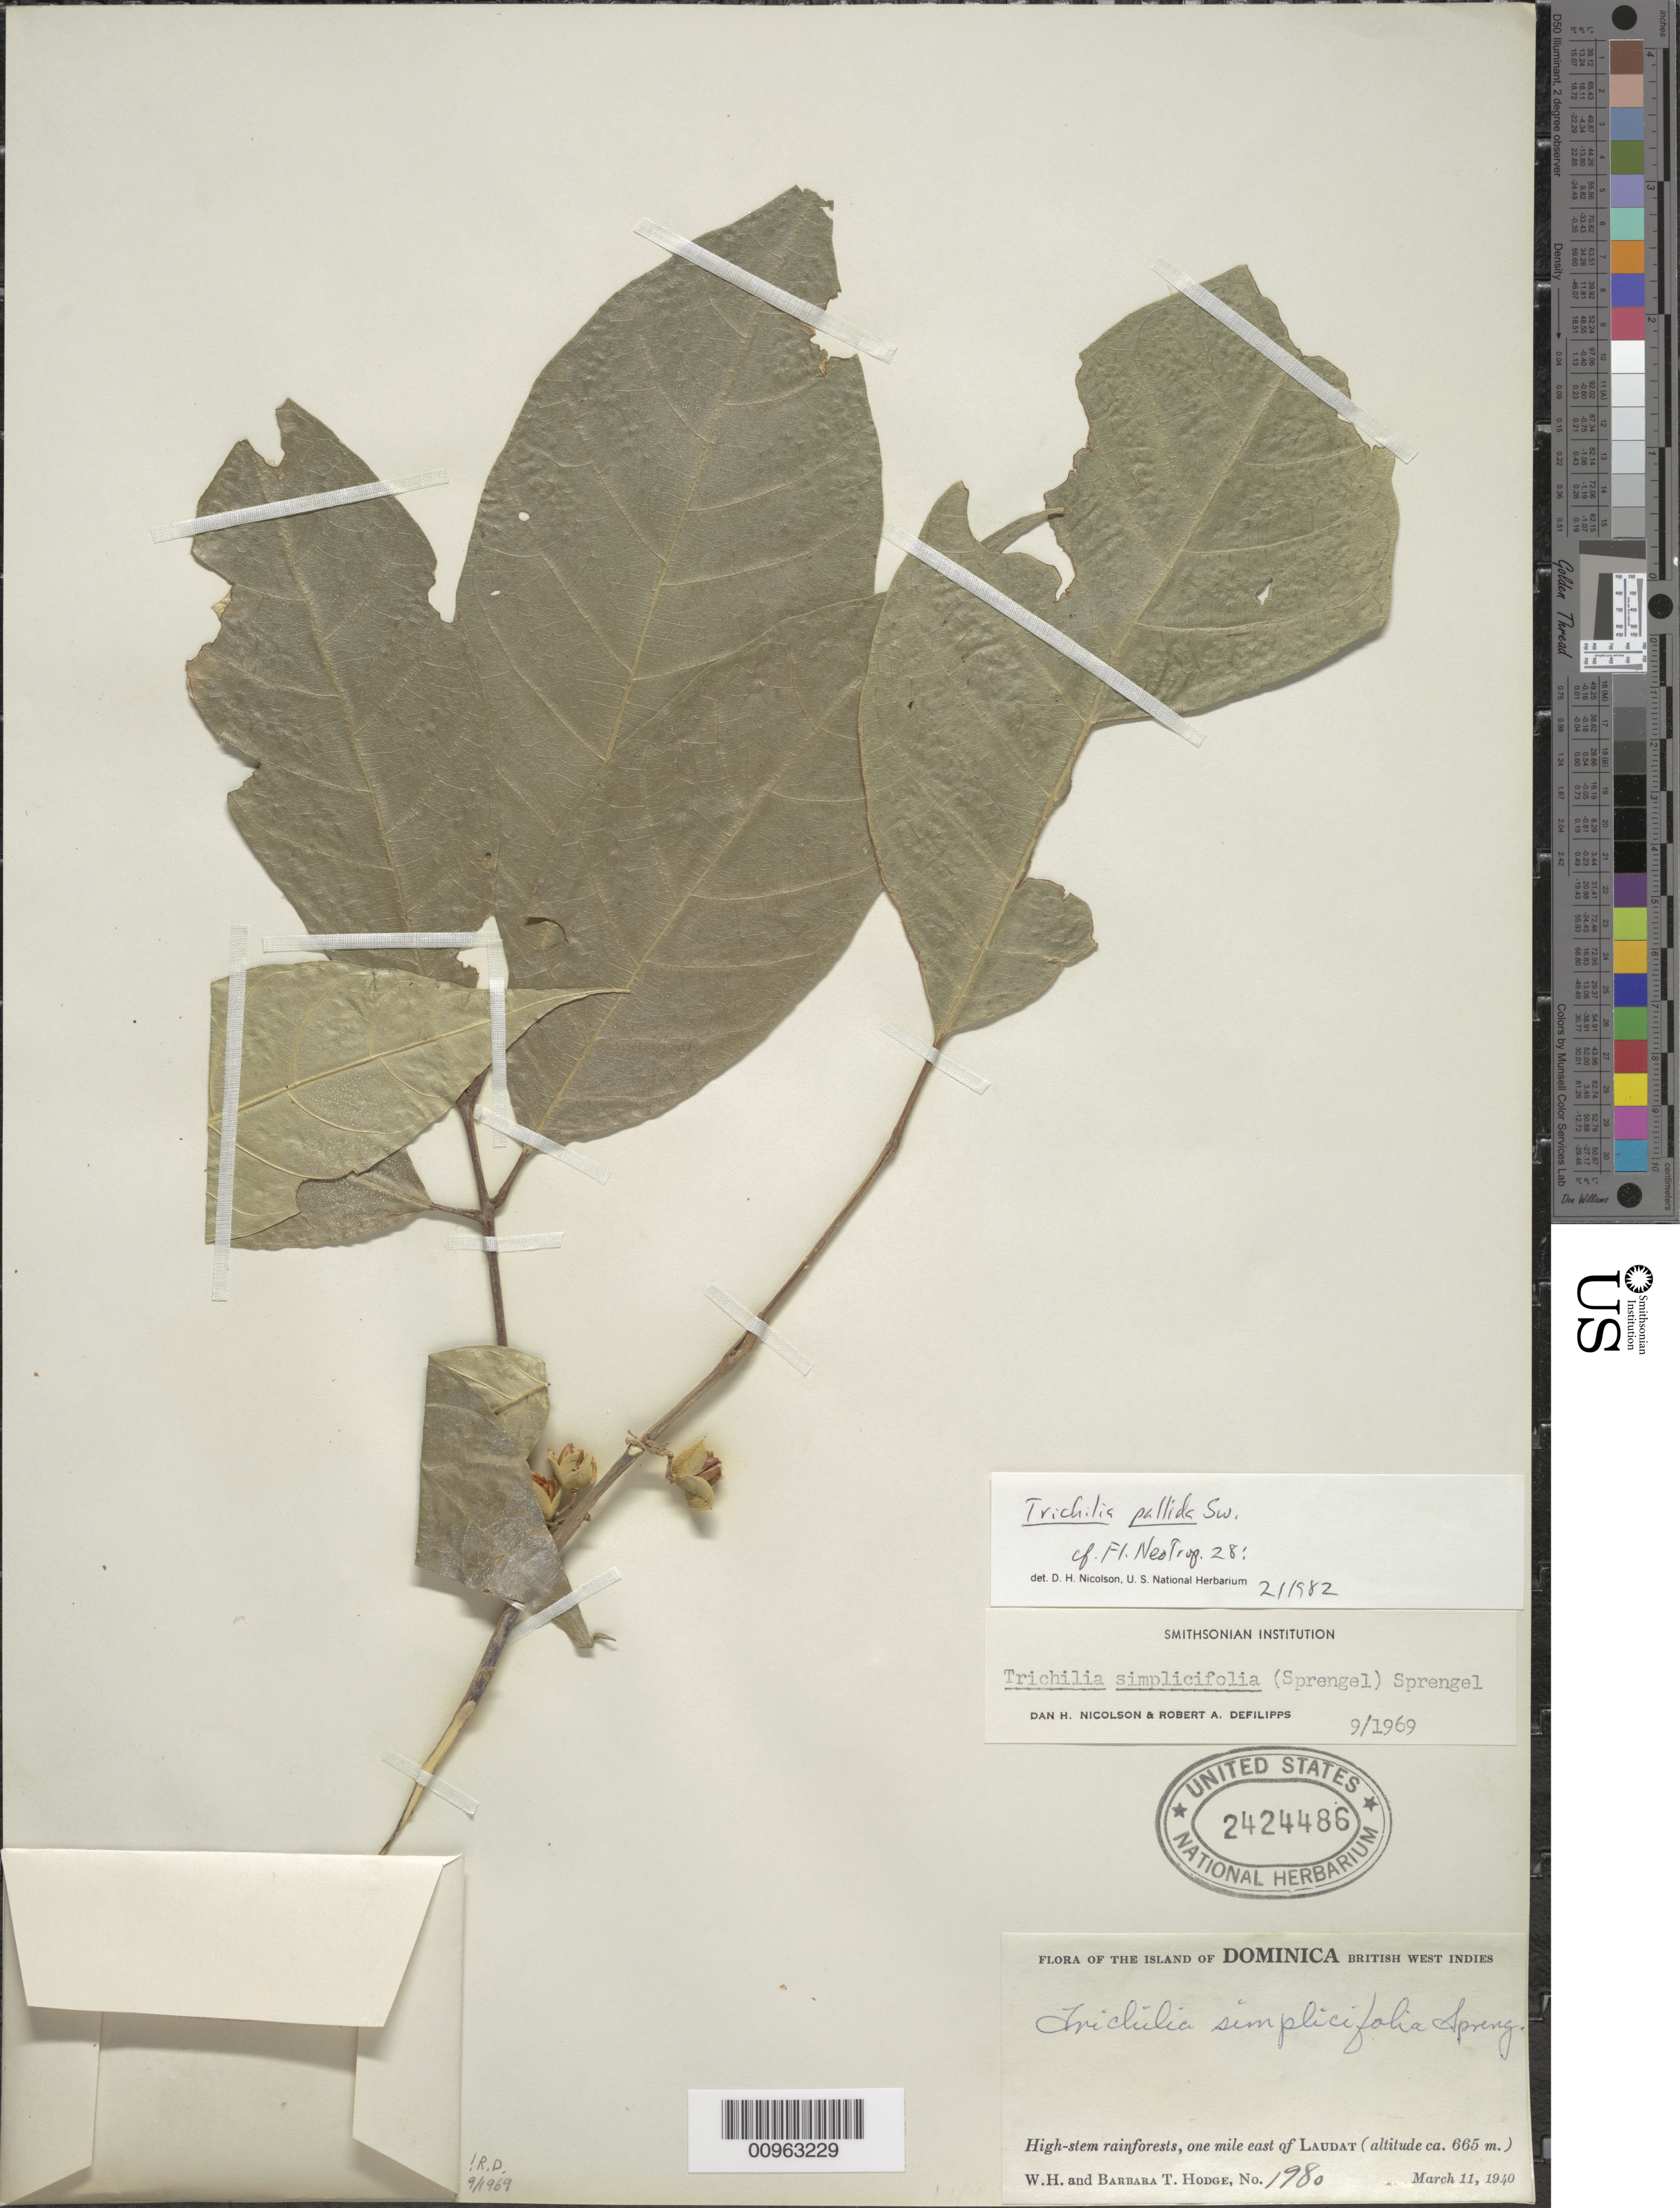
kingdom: Plantae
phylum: Tracheophyta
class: Magnoliopsida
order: Sapindales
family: Meliaceae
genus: Trichilia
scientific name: Trichilia pallida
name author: Sw.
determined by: Nicolson, Dan H.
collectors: W. Hodge & B. Hodge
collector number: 1980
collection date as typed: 11 Mar 1940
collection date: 1940-03-11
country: Dominica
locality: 1 miles E of Laudat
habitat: High-stem rainforests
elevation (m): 665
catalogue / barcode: US 2424486